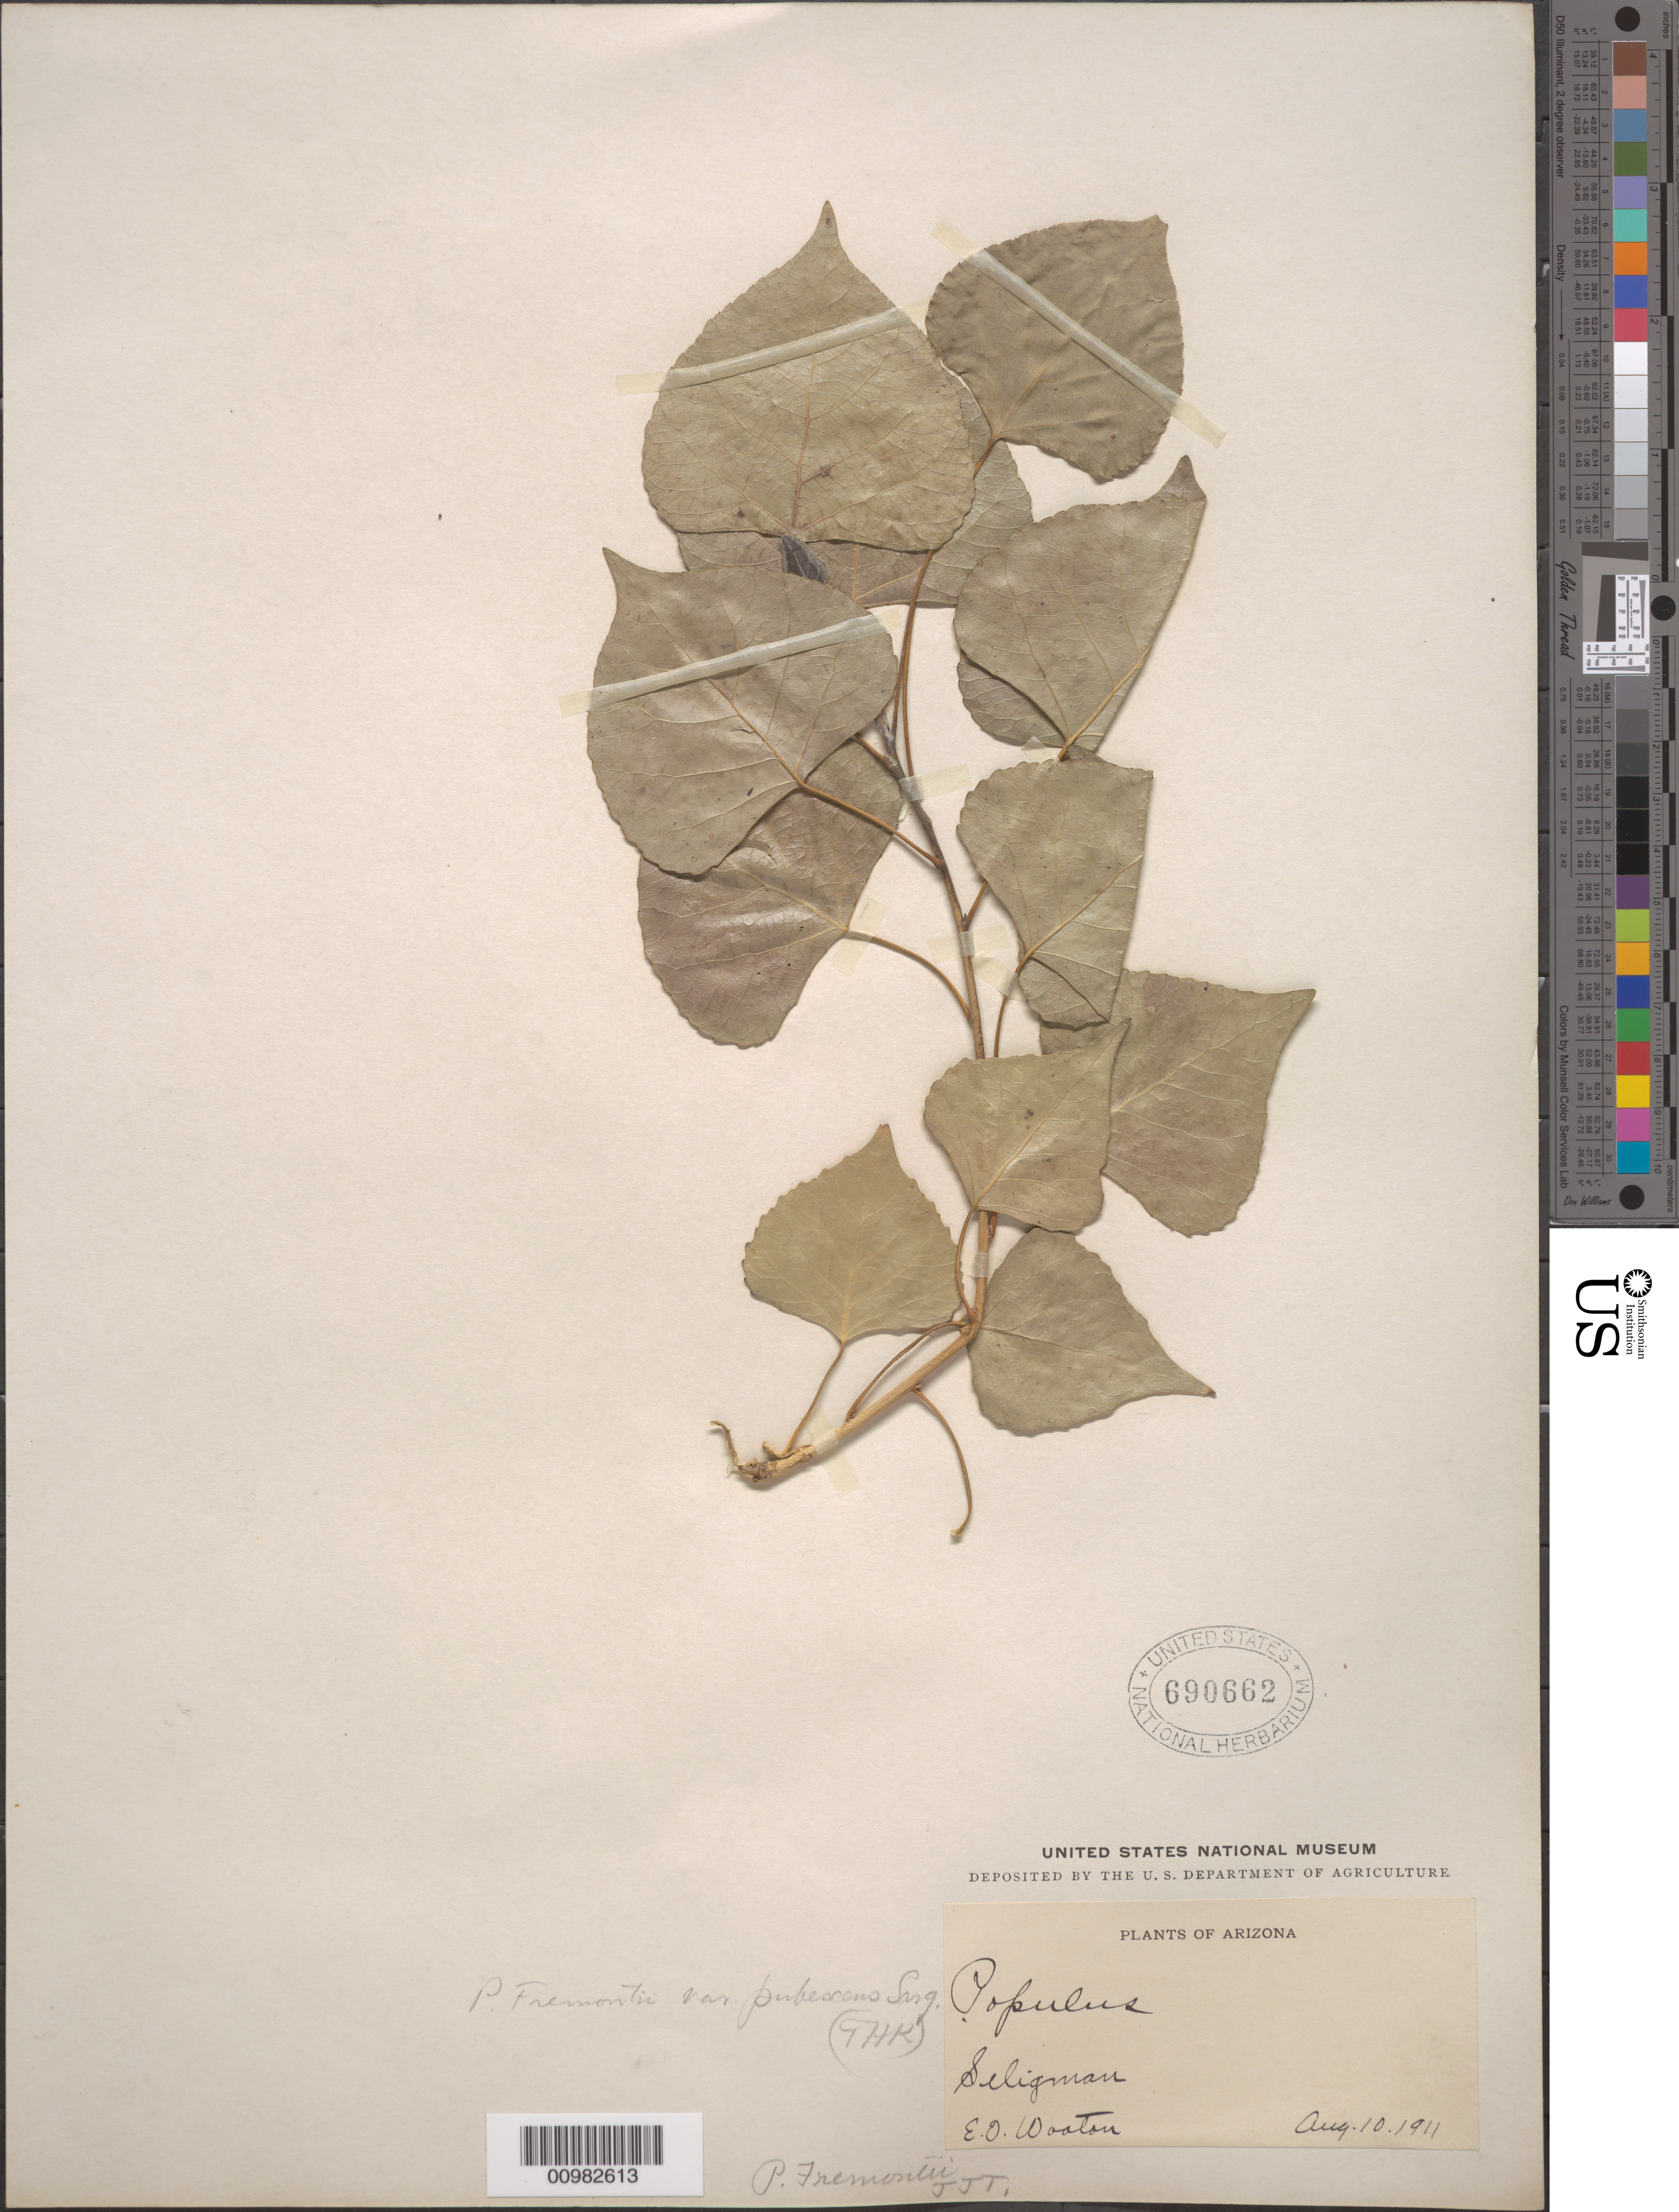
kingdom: Plantae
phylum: Tracheophyta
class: Magnoliopsida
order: Malpighiales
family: Salicaceae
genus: Populus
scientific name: Populus fremontii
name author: S. Watson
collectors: E. O. Wooton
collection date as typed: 10 Aug 1911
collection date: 1911-08-10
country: United States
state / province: Arizona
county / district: Yavapai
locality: Seligman.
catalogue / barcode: US 690662